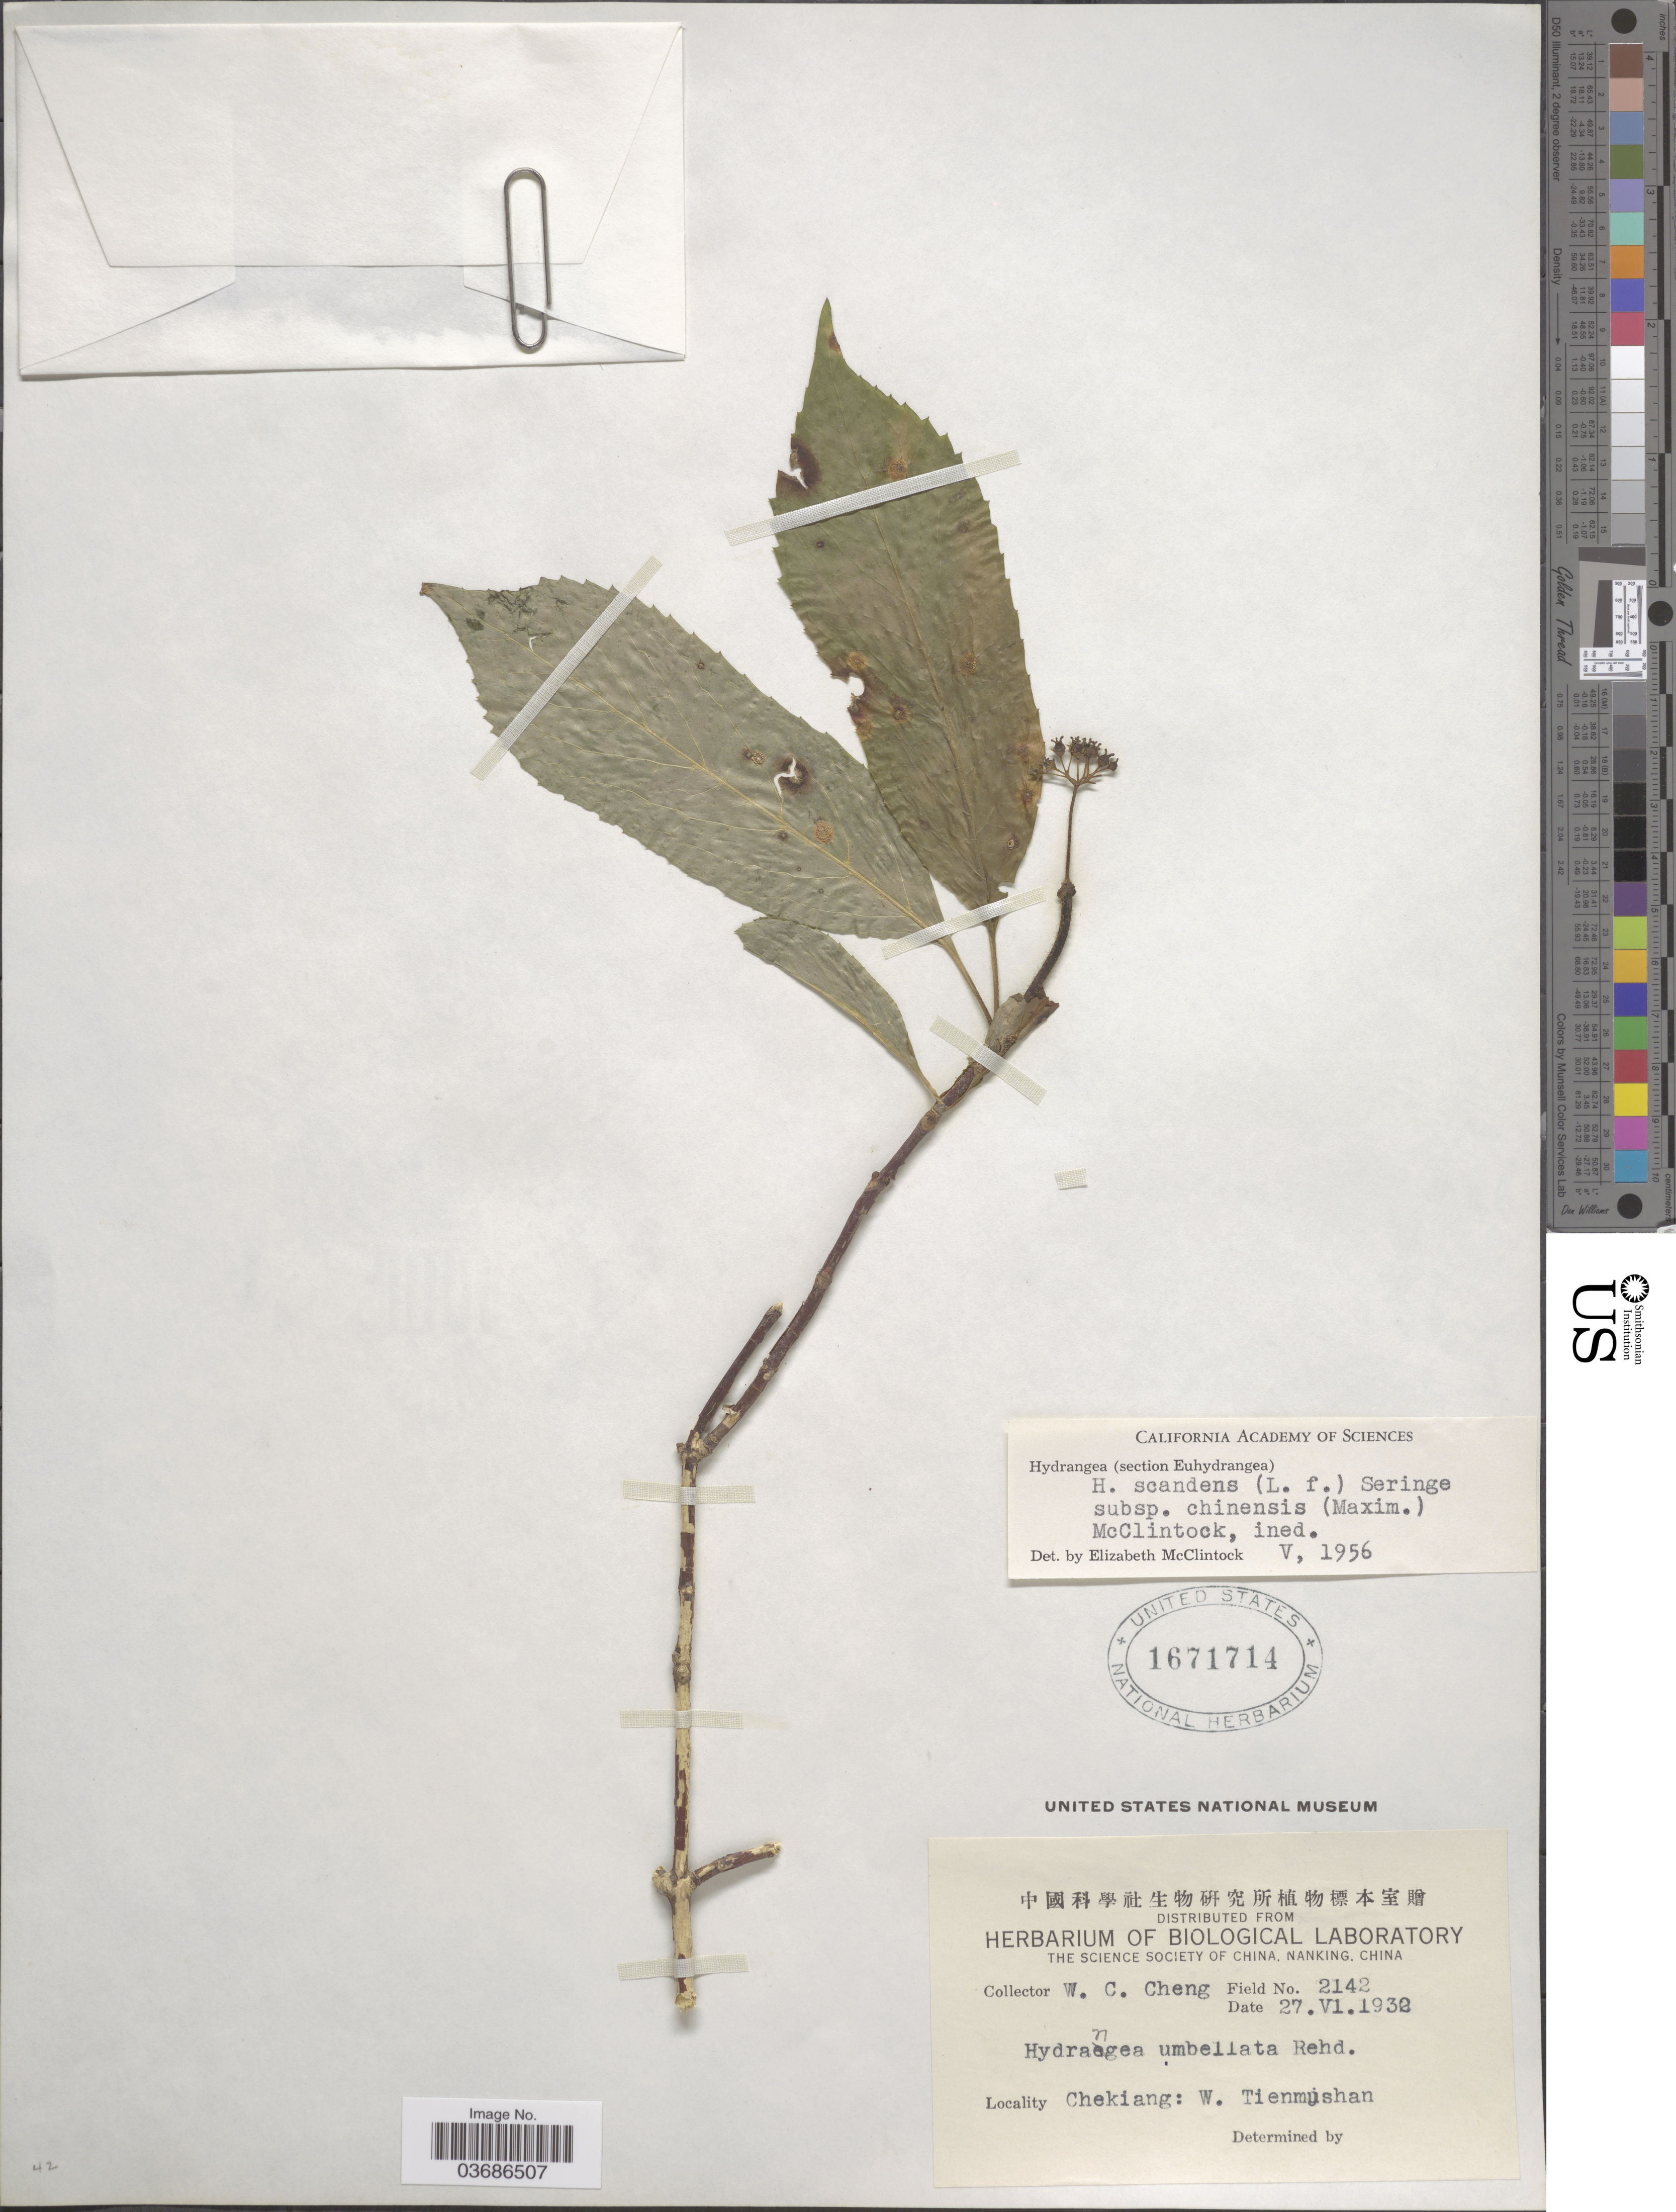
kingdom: Plantae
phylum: Tracheophyta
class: Magnoliopsida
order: Cornales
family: Hydrangeaceae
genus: Hydrangea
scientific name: Hydrangea scandens subsp. chinensis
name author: (Maxim.) E. M. McClint.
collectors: W. C. Cheng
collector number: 2142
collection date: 1932-06-27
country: China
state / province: Zhejiang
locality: Chekiang: W. Tienmushan.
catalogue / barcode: US 1671714